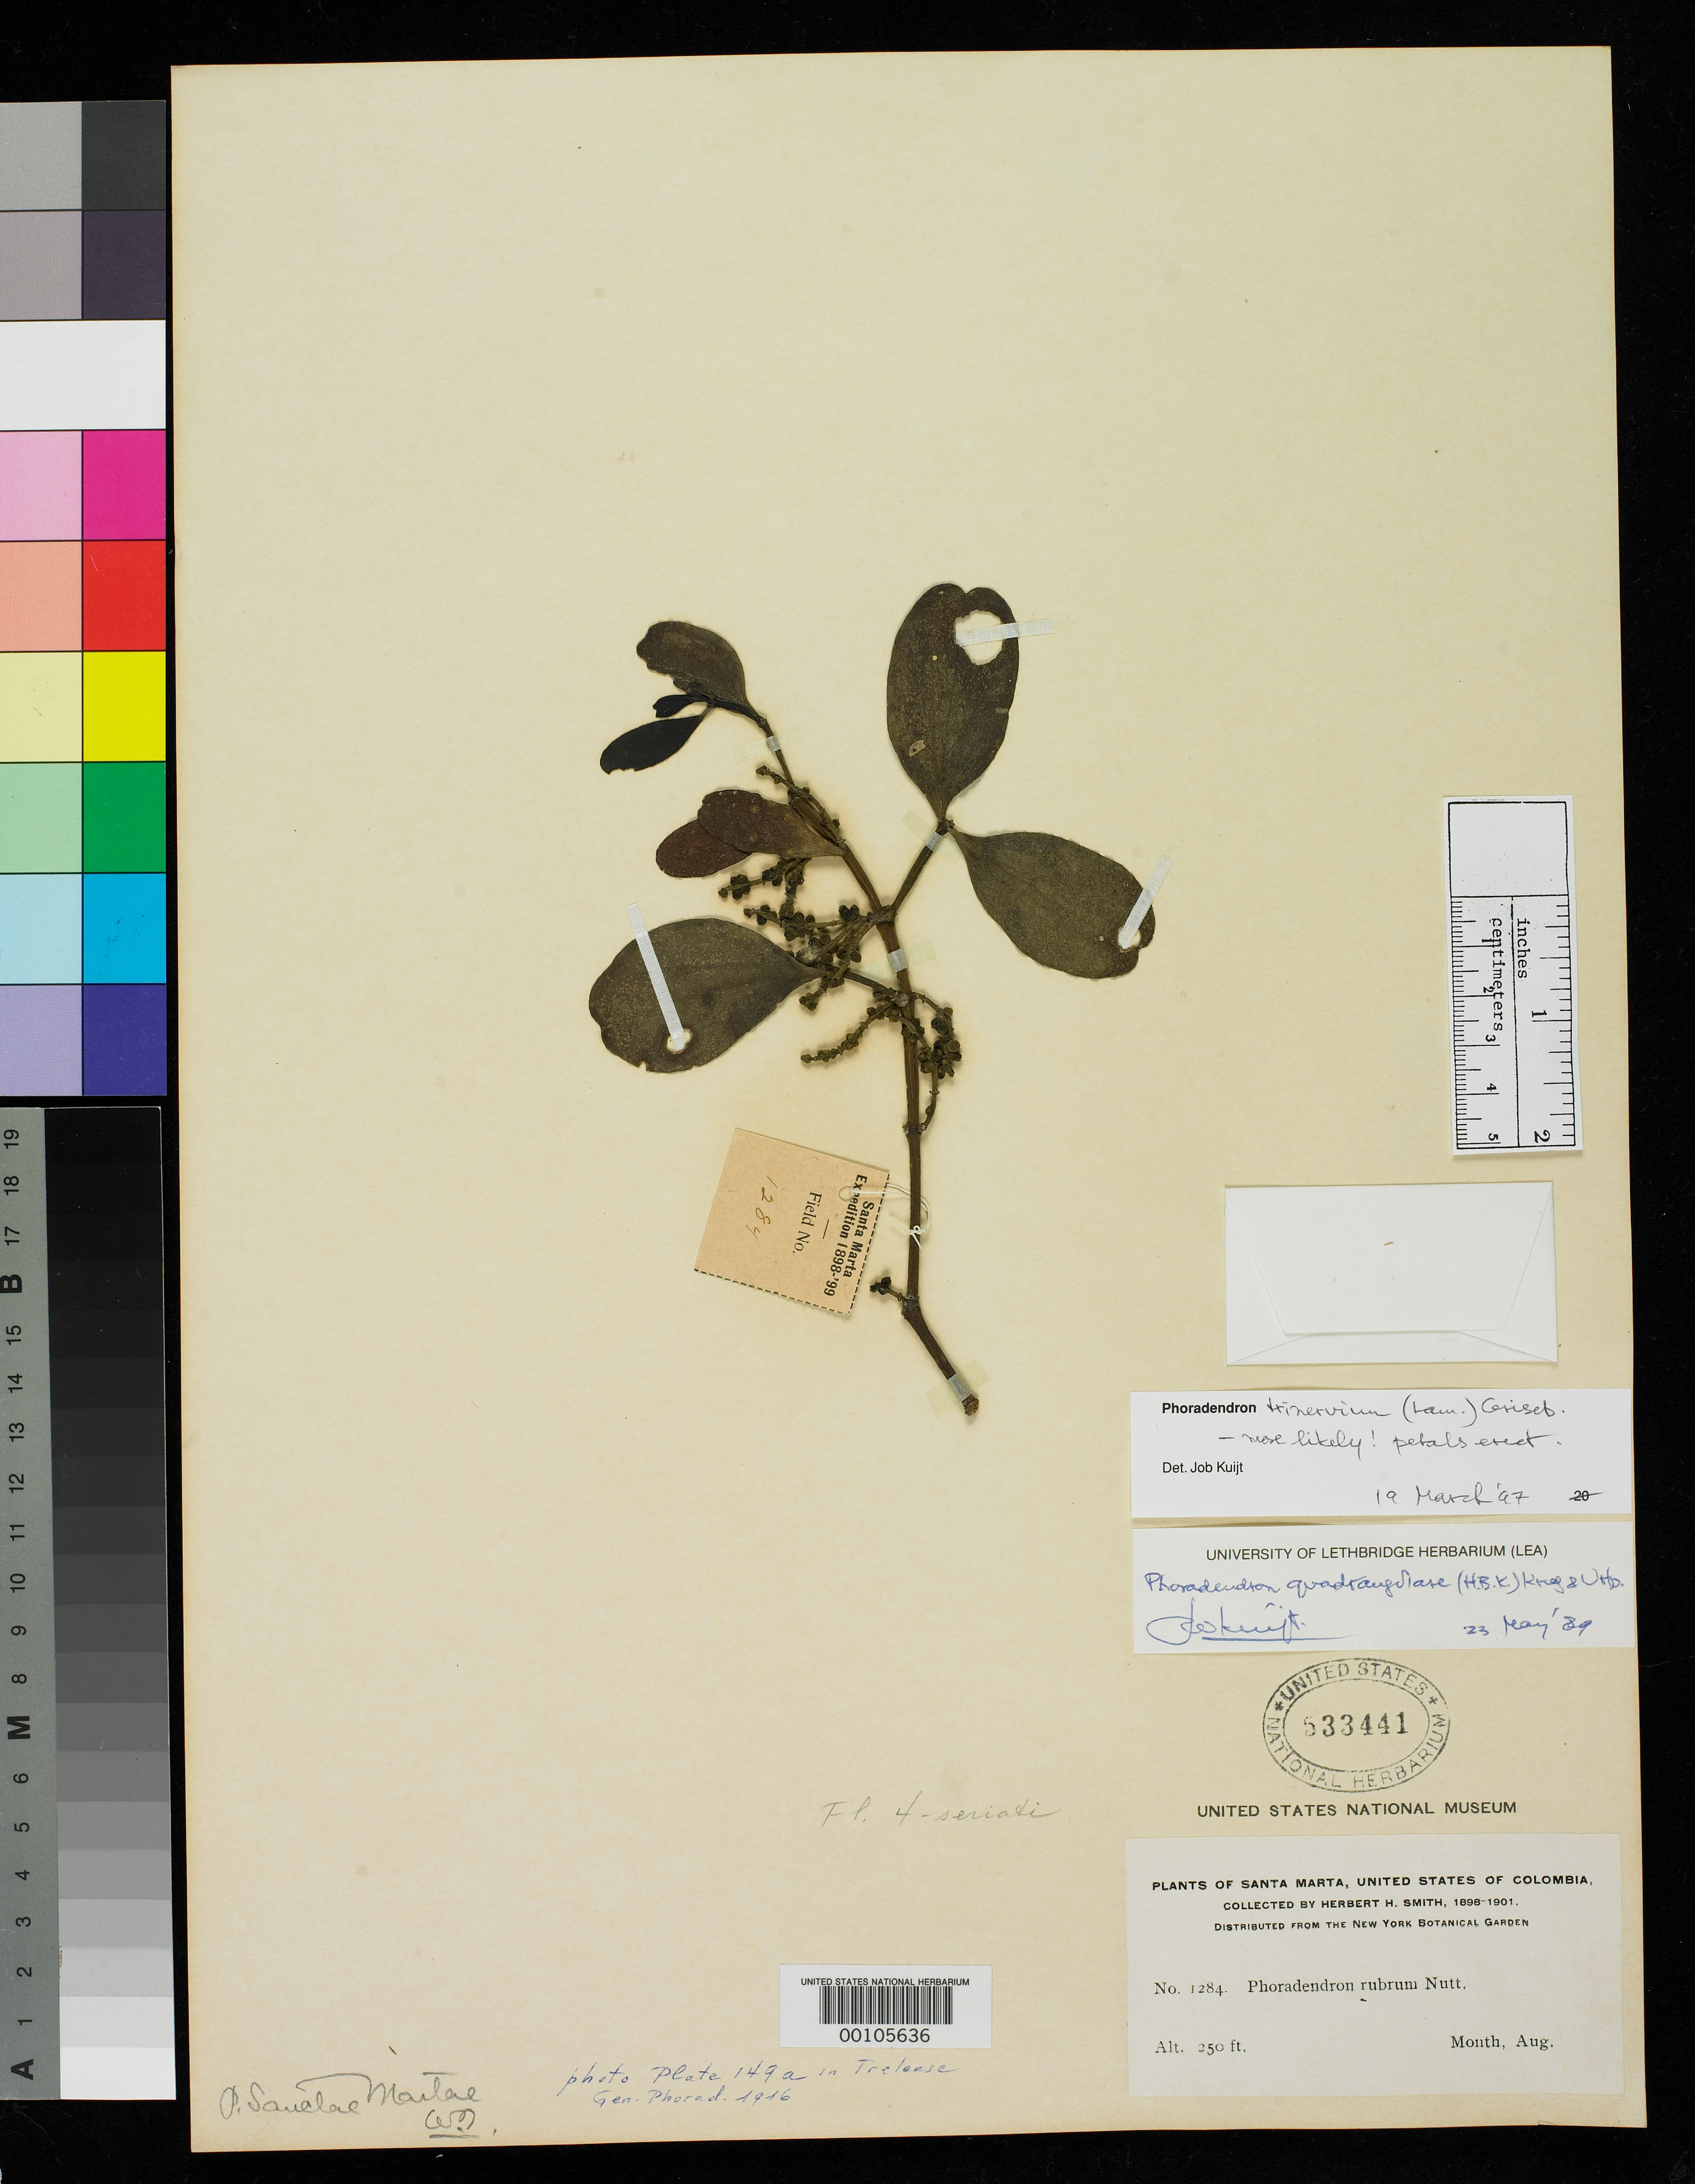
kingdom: Plantae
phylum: Tracheophyta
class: Magnoliopsida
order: Santalales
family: Viscaceae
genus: Phoradendron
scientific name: Phoradendron sanctae-martae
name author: Trel.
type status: Isotype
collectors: Herbert H. Smith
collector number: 1284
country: Colombia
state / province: Magdalena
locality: Santa Marta.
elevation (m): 76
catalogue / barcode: US 533441